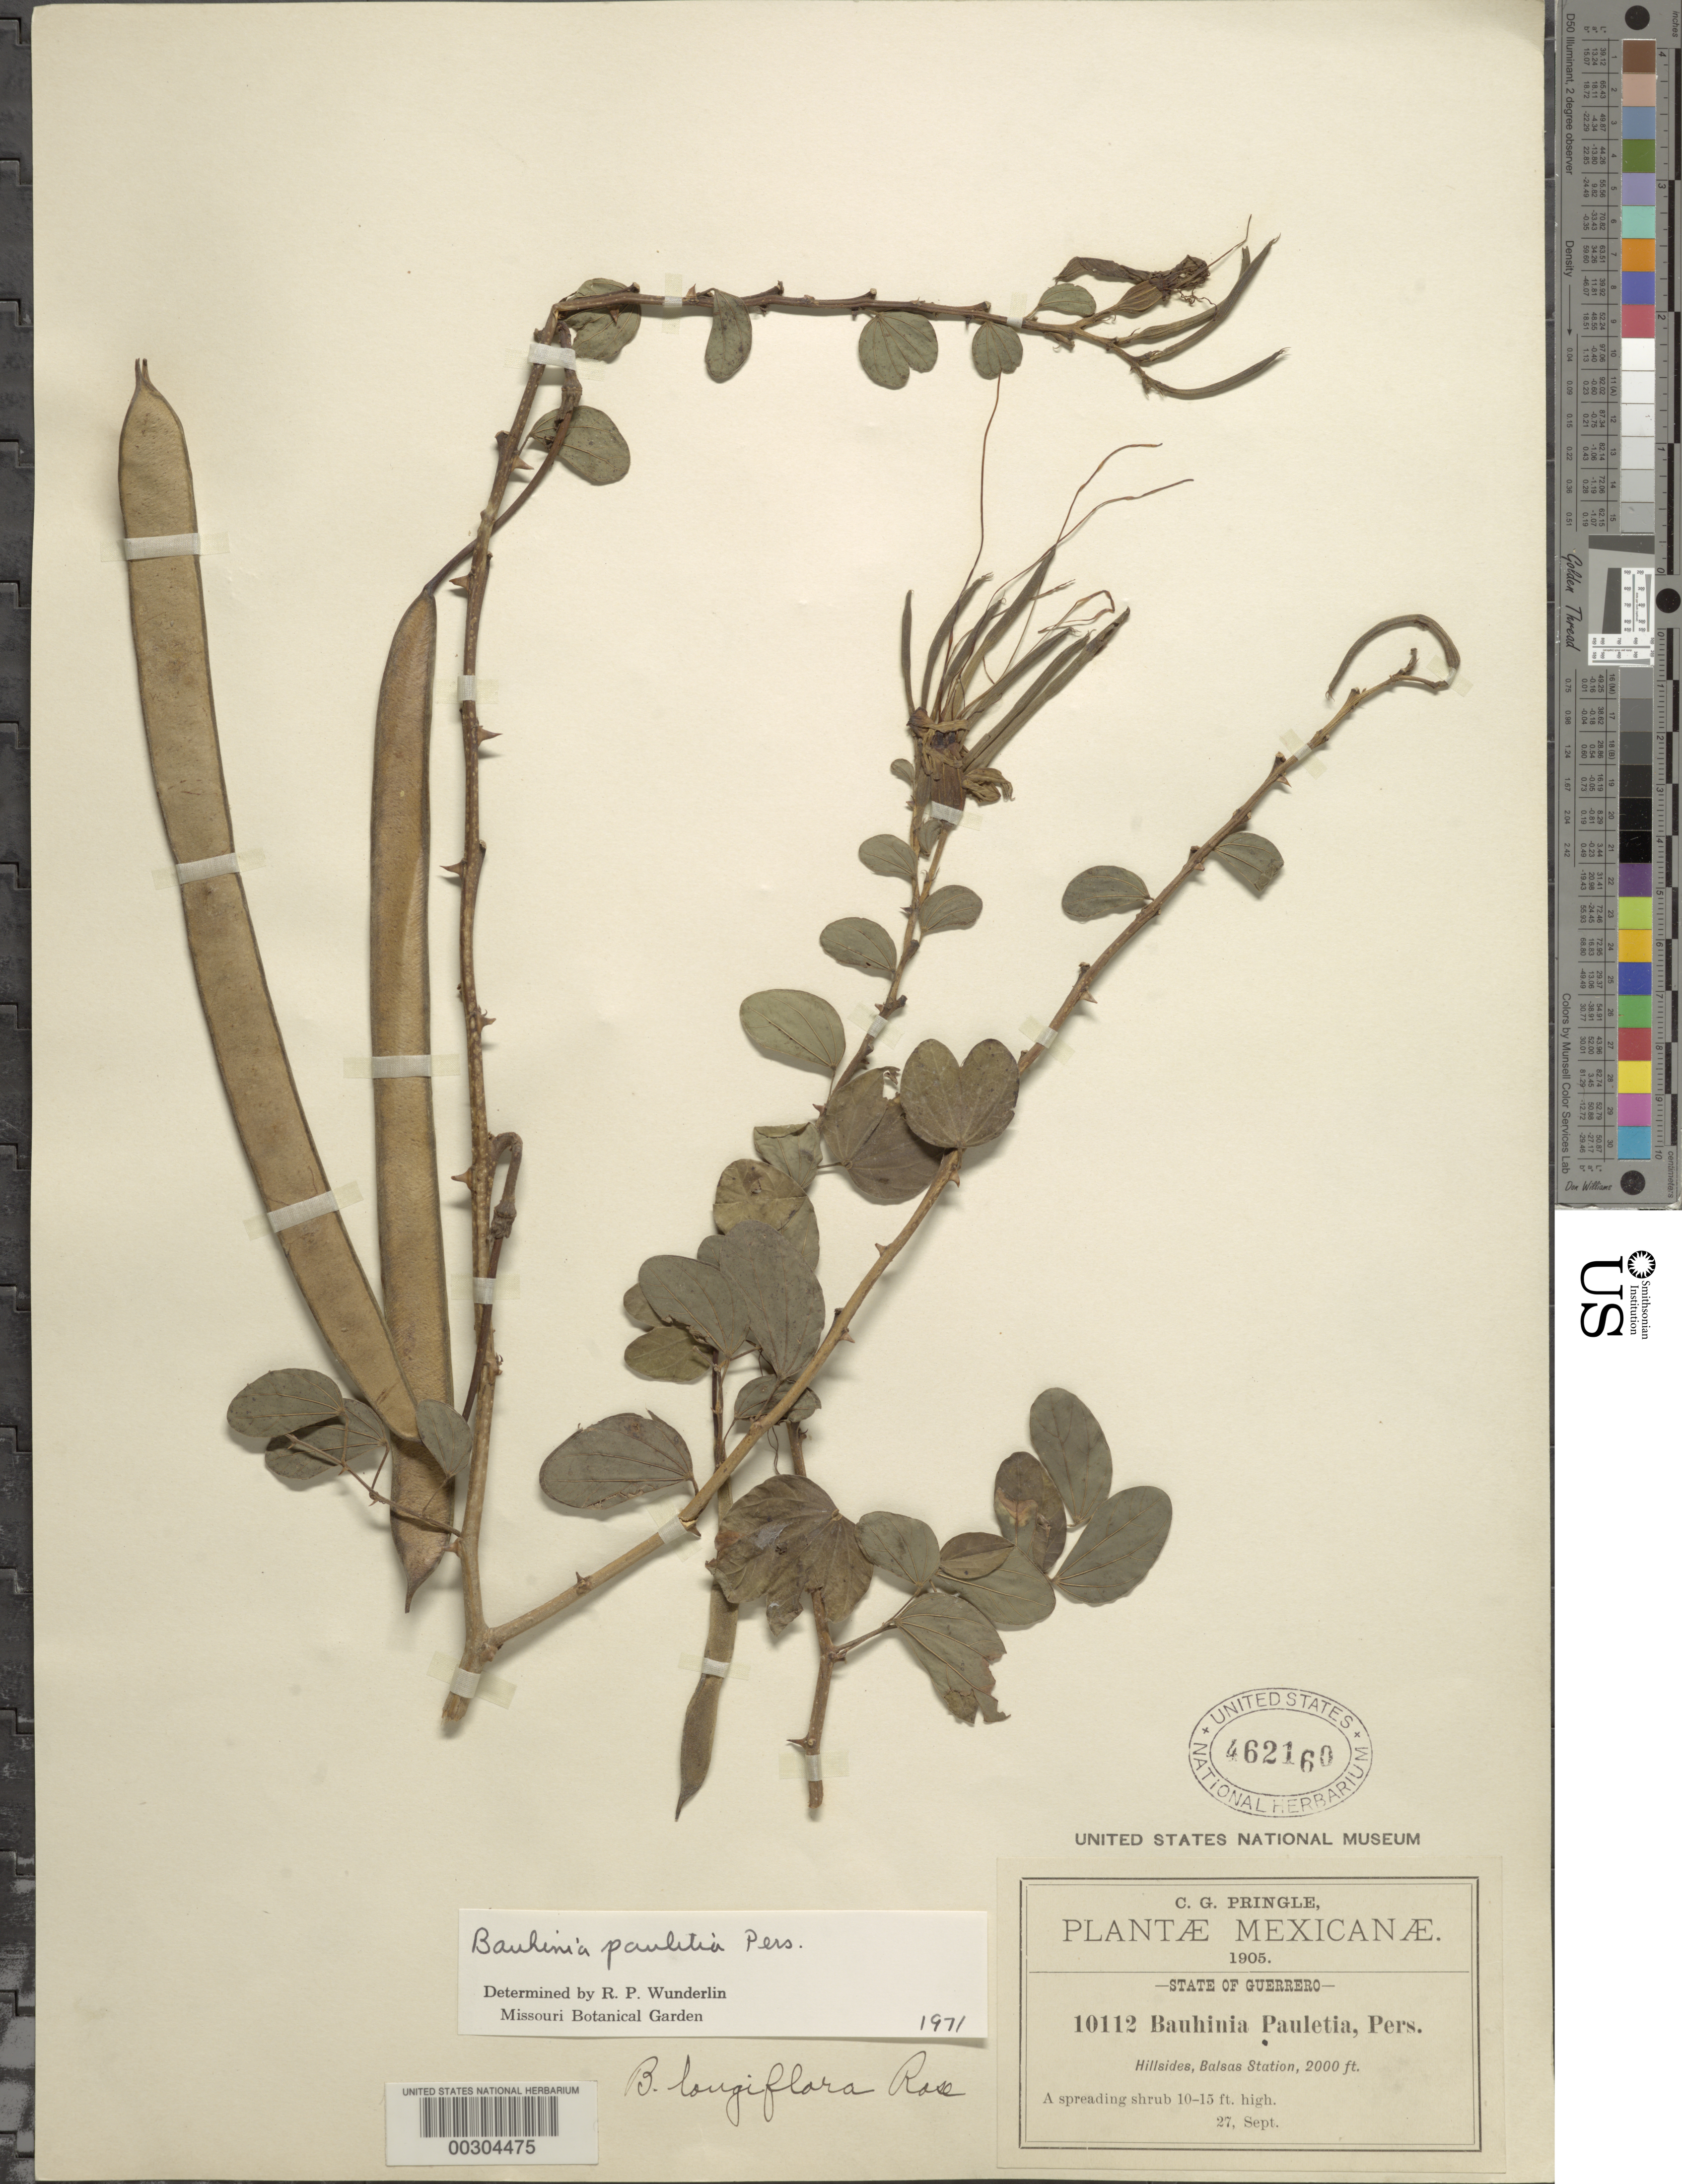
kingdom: Plantae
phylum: Tracheophyta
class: Magnoliopsida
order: Fabales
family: Fabaceae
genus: Bauhinia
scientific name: Bauhinia pauletia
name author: Pers.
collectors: C. G. Pringle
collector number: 10112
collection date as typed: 27 Sep 1905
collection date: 1905-09-27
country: Mexico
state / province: Guerrero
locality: Balsas Station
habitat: Hillsides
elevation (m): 610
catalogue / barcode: US 462160